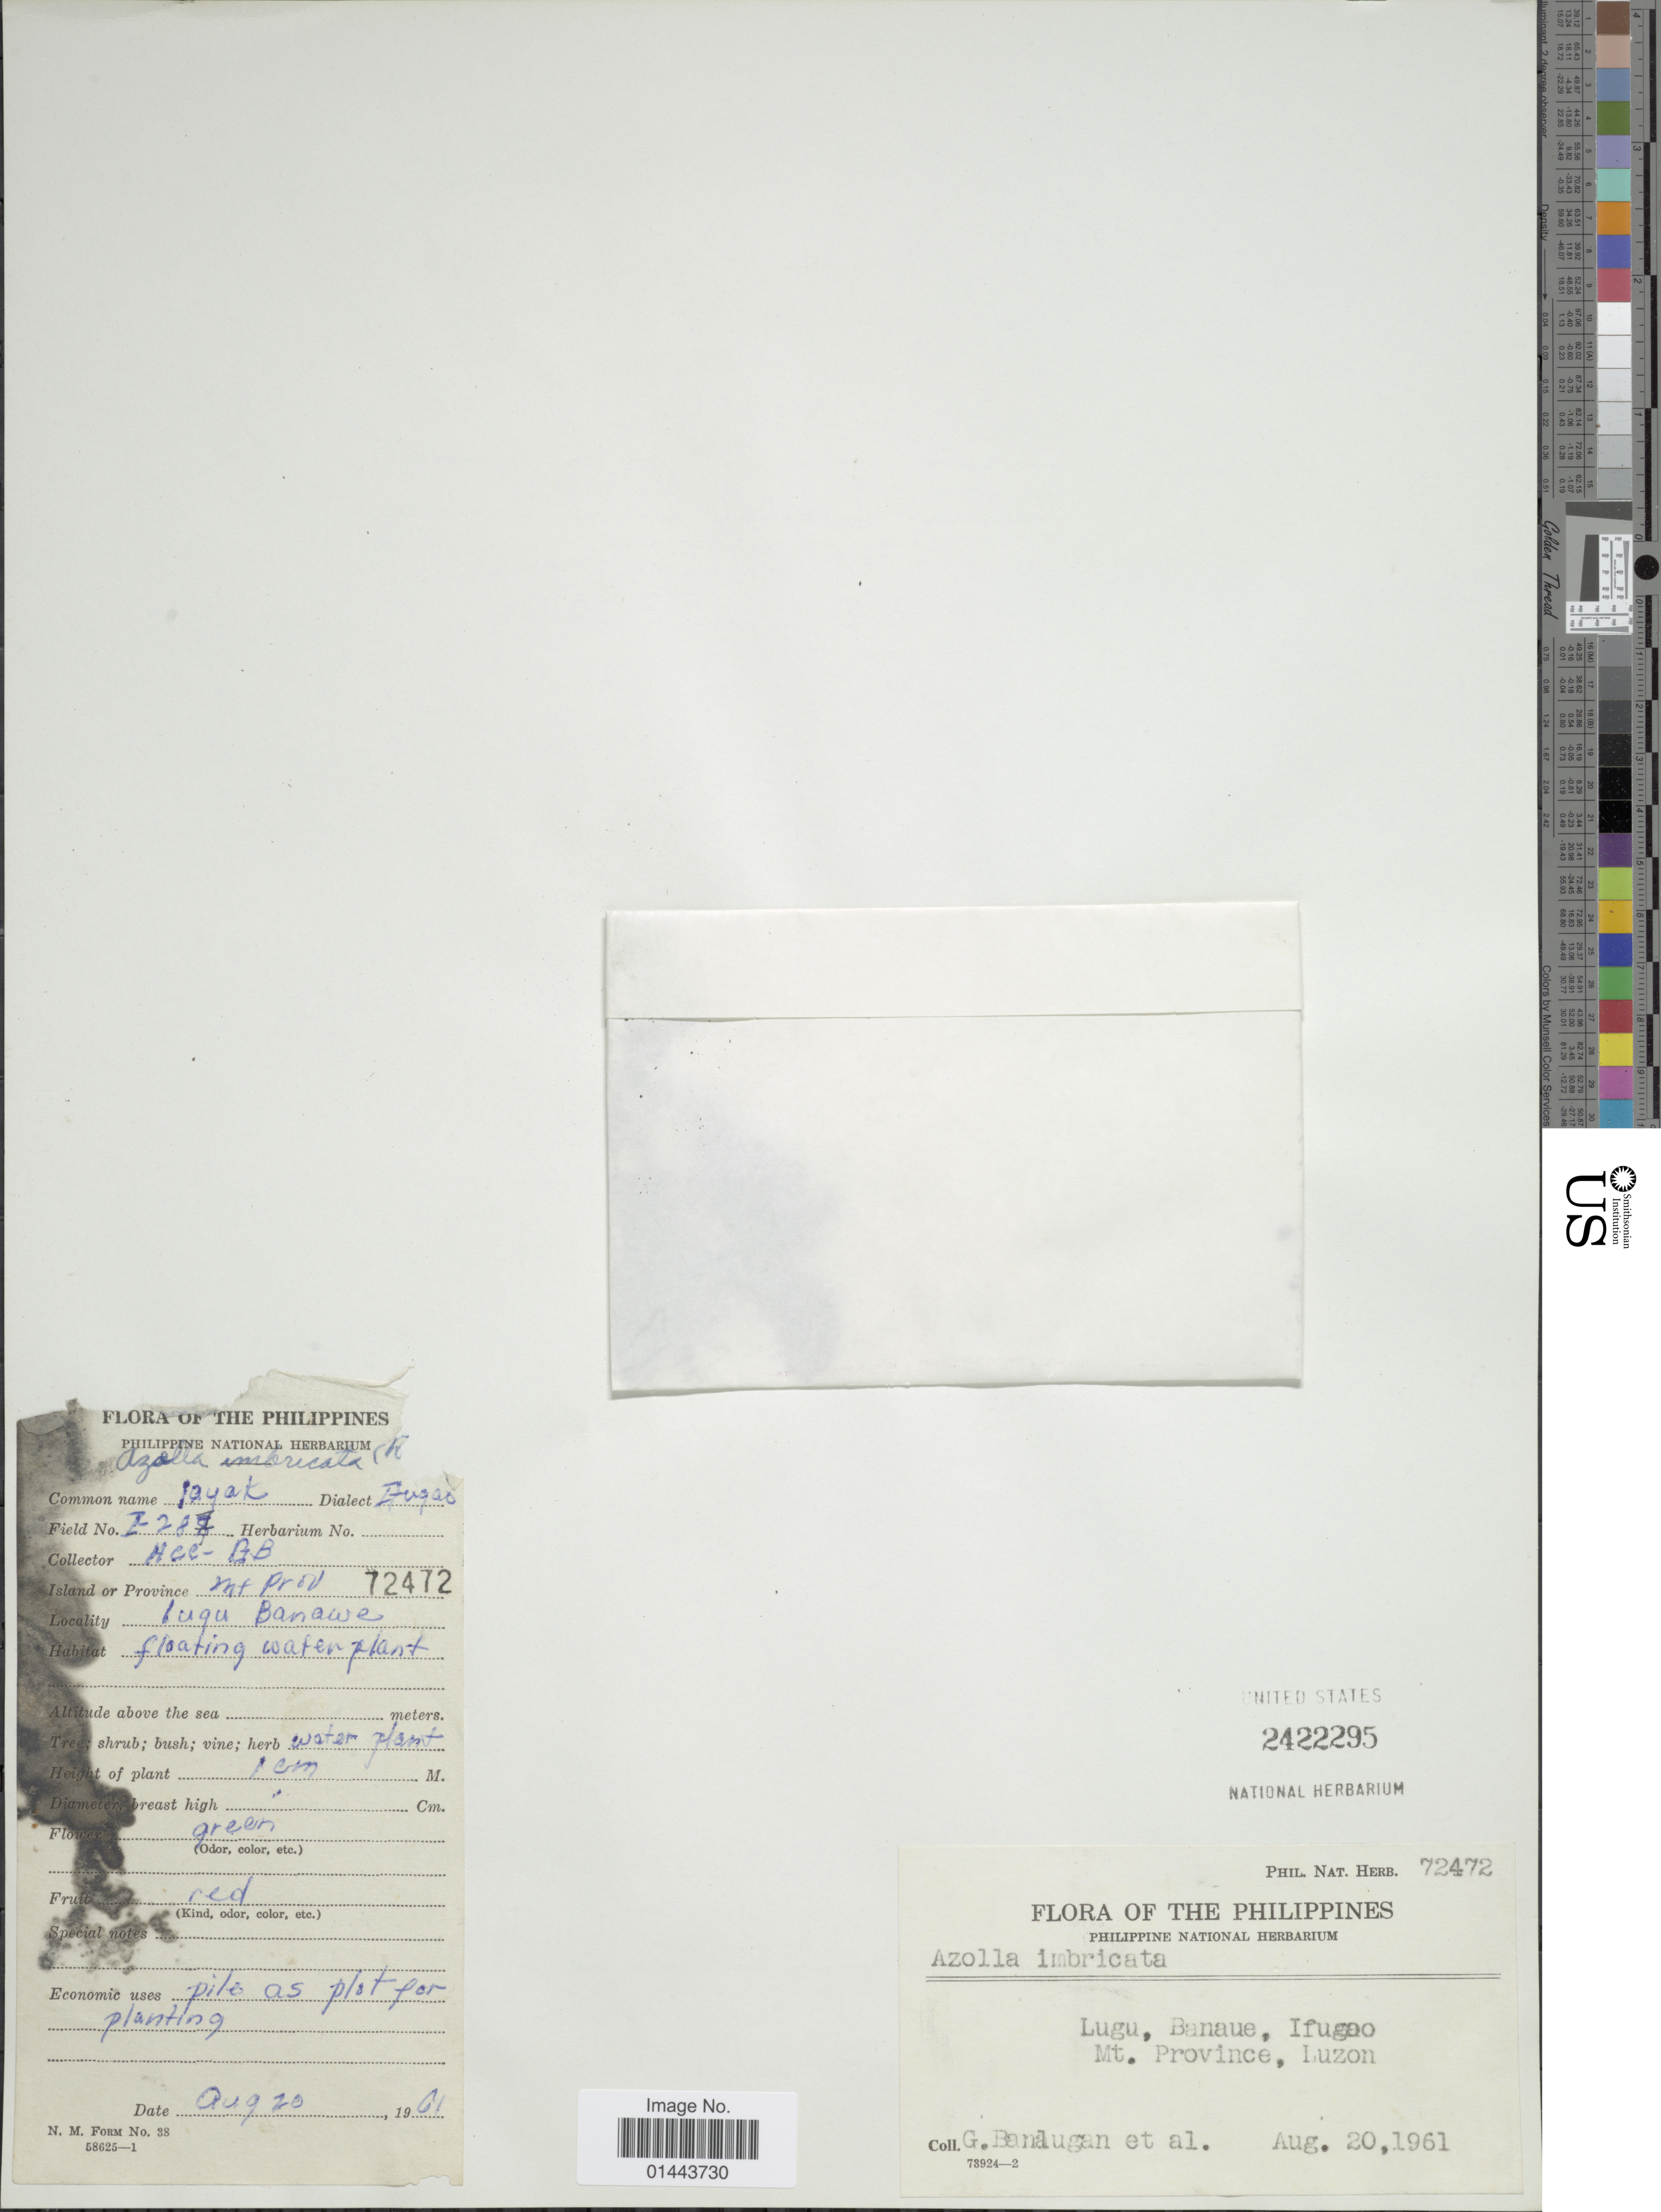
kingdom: Plantae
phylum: Tracheophyta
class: Polypodiopsida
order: Salviniales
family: Salviniaceae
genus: Azolla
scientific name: Azolla pinnata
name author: R. Br.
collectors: G. Banlugan & et al.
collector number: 72472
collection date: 1961-08-20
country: Philippines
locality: Lugu, Banaue, Ifugao, Mt. Province Luzon, floating water plant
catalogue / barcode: US 2422295